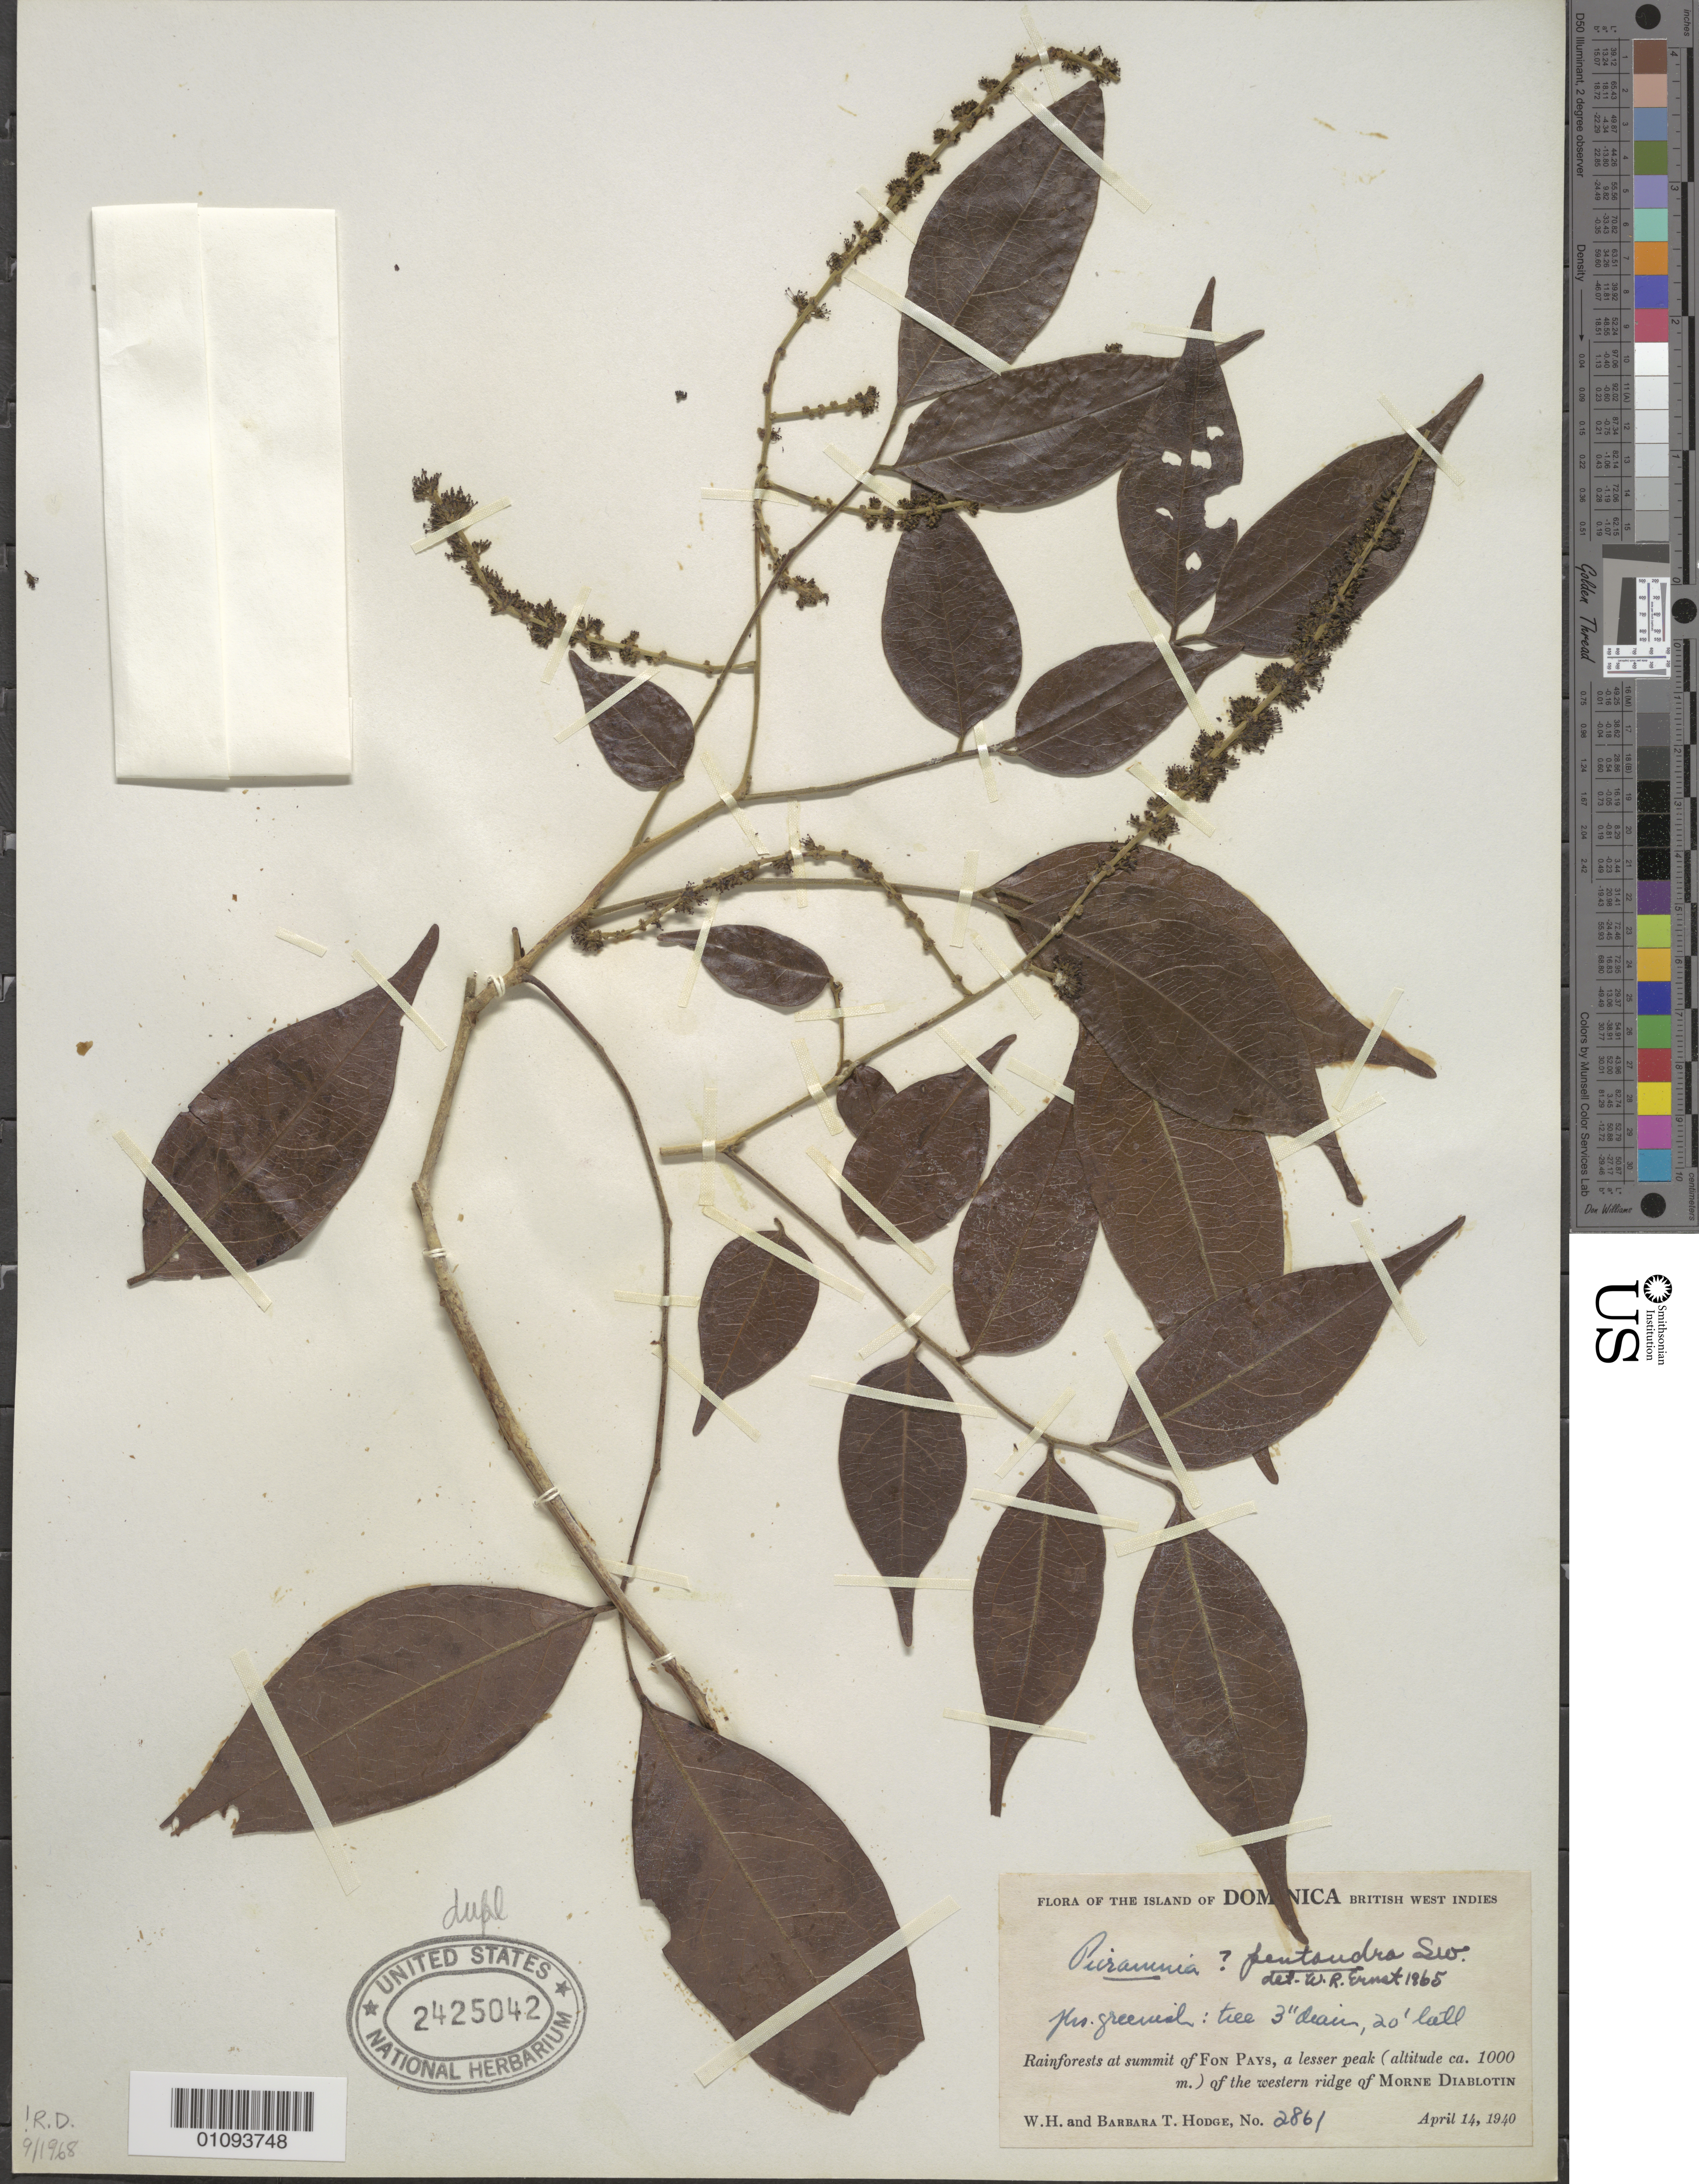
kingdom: Plantae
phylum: Tracheophyta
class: Magnoliopsida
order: Picramniales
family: Picramniaceae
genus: Picramnia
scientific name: Picramnia pentandra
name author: Sw.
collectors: W. Hodge & B. Hodge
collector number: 2861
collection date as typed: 14 Apr 1940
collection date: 1940-04-14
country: Dominica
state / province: St. Andrew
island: Dominica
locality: Rainforests at summit of Fon Pays, a lesser peak of the W ridge of Morne Diablotin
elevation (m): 1000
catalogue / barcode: US 2425042